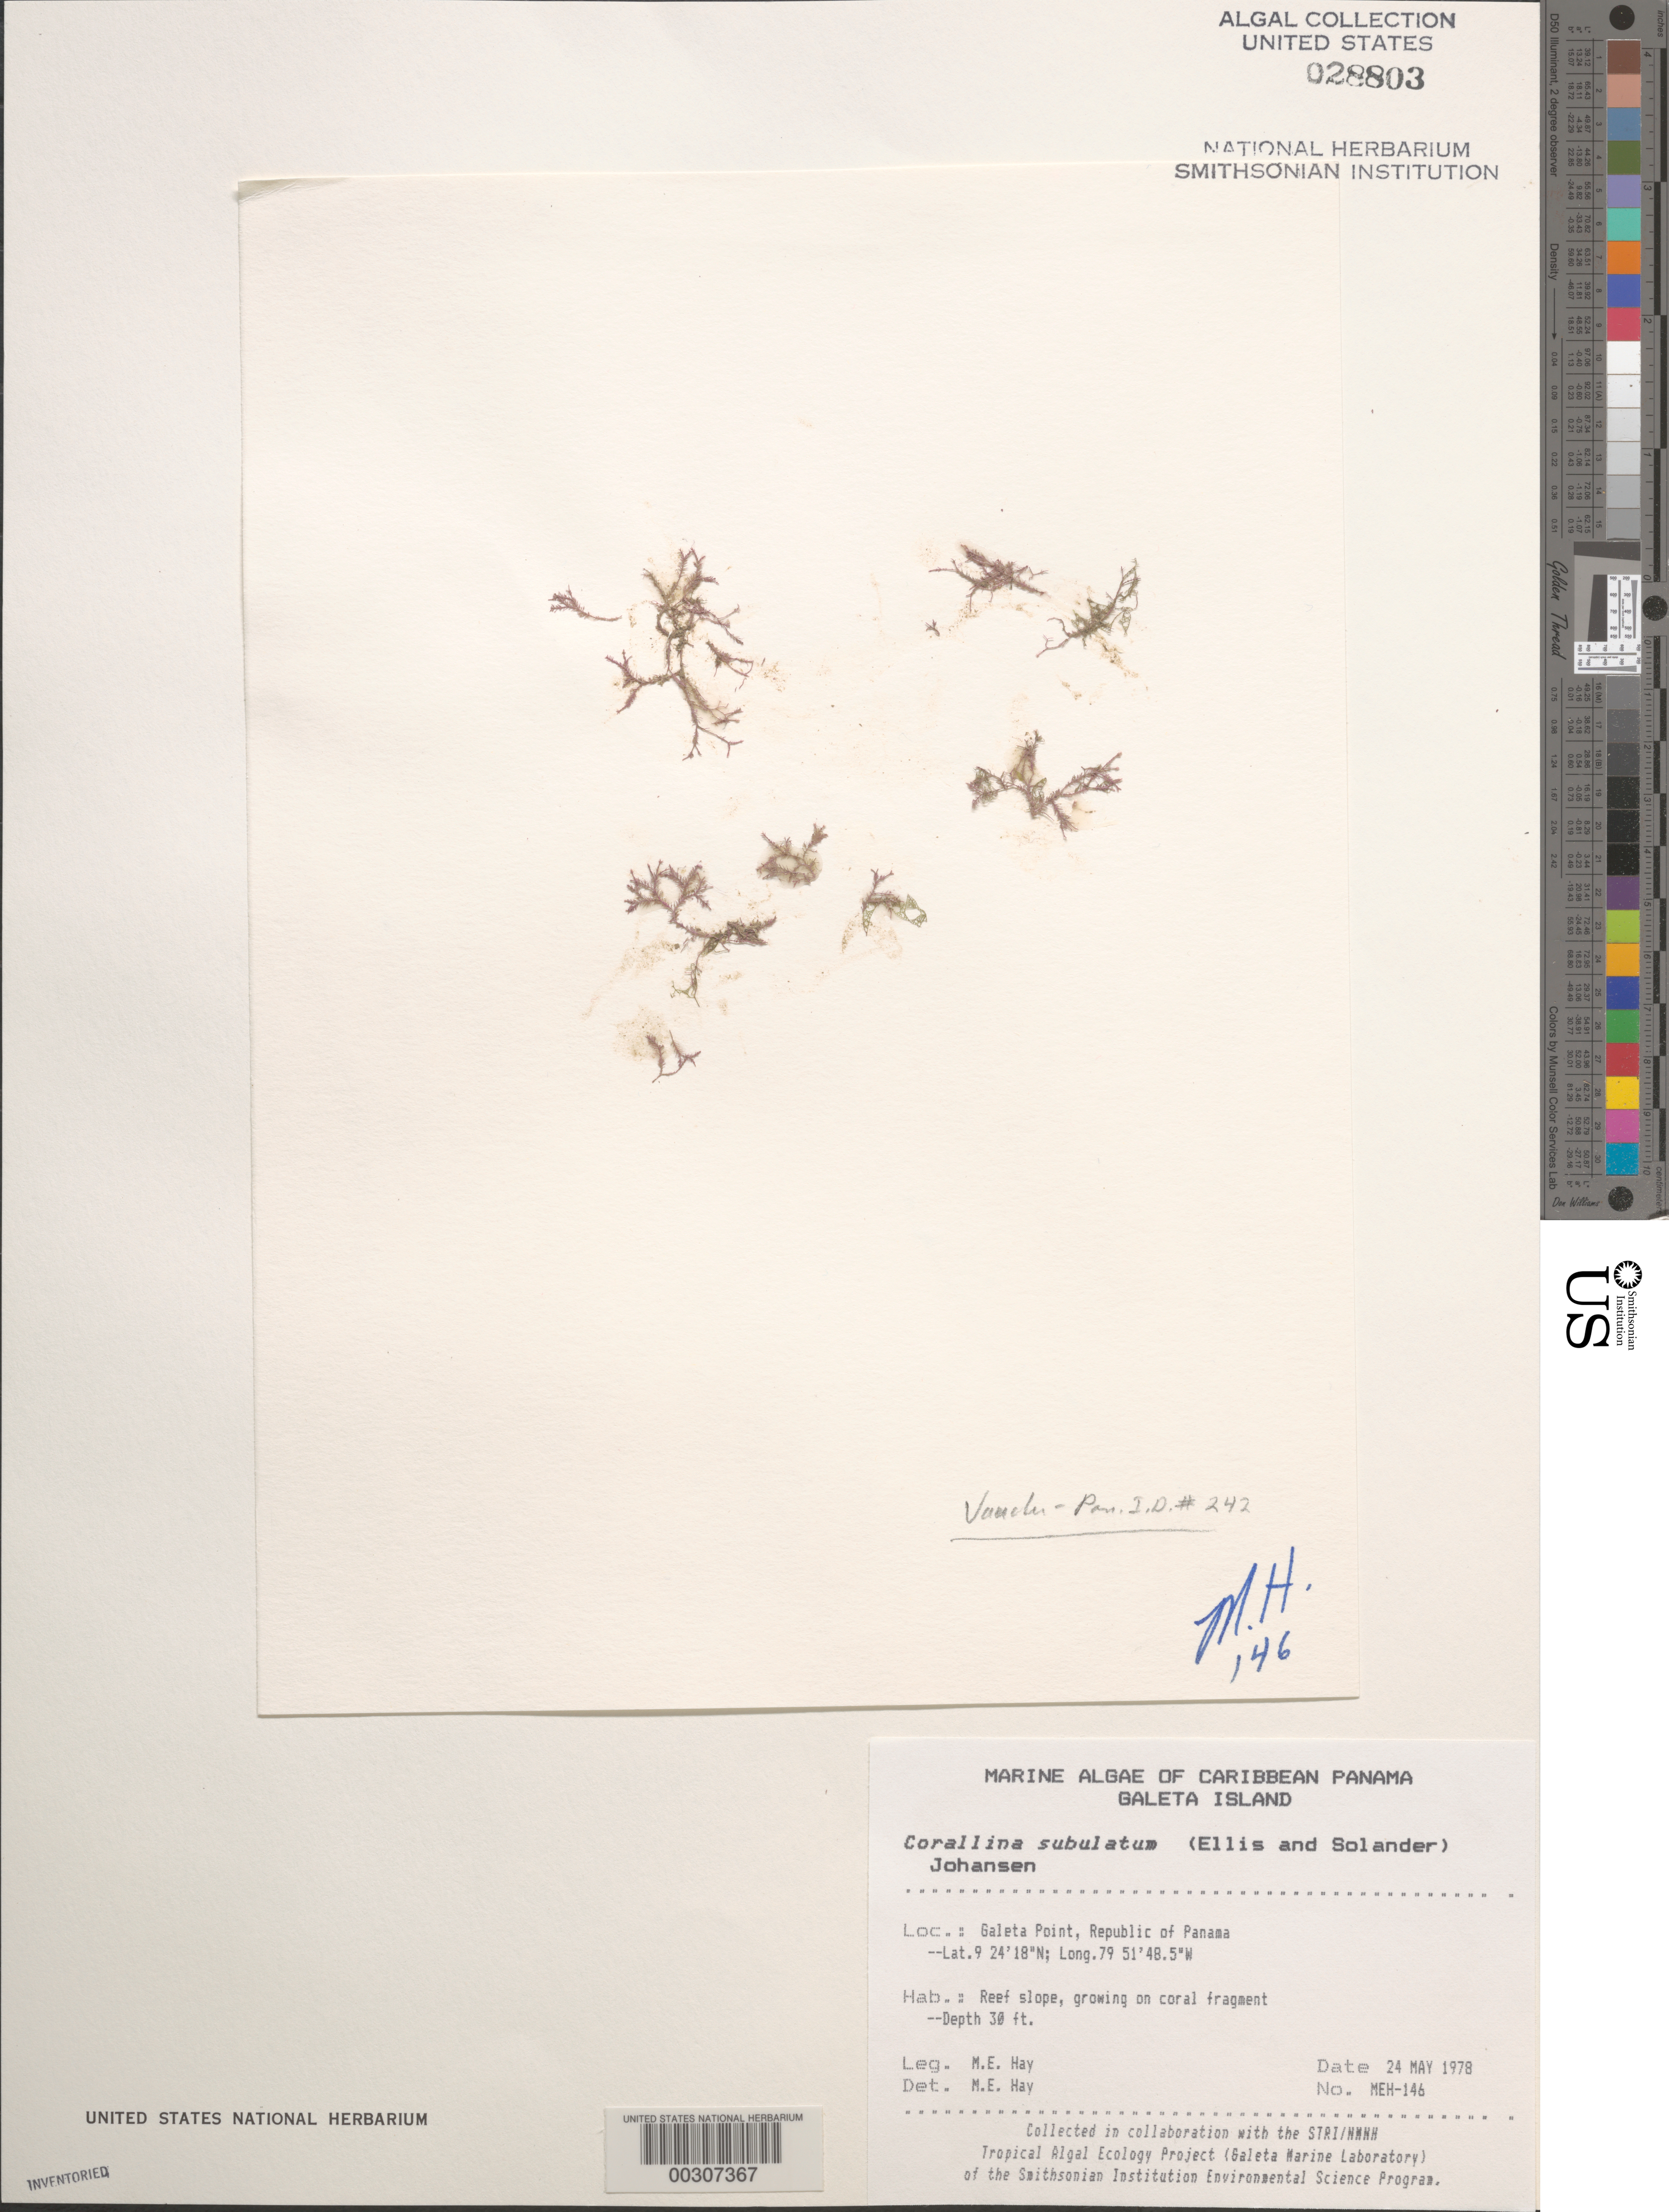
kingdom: Plantae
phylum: Rhodophyta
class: Florideophyceae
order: Corallinales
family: Corallinaceae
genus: Jania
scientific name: Jania subulata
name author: (Ellis & Sol.) Sond.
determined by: Algae name updating Project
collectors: M. E. Hay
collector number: MEH-146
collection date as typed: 24 May 1978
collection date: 1978-05-24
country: Panama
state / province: Colón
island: Galeta Island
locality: Galeta Point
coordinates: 9 24' 18" N, 79 51' 48.5" W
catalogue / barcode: US 28803